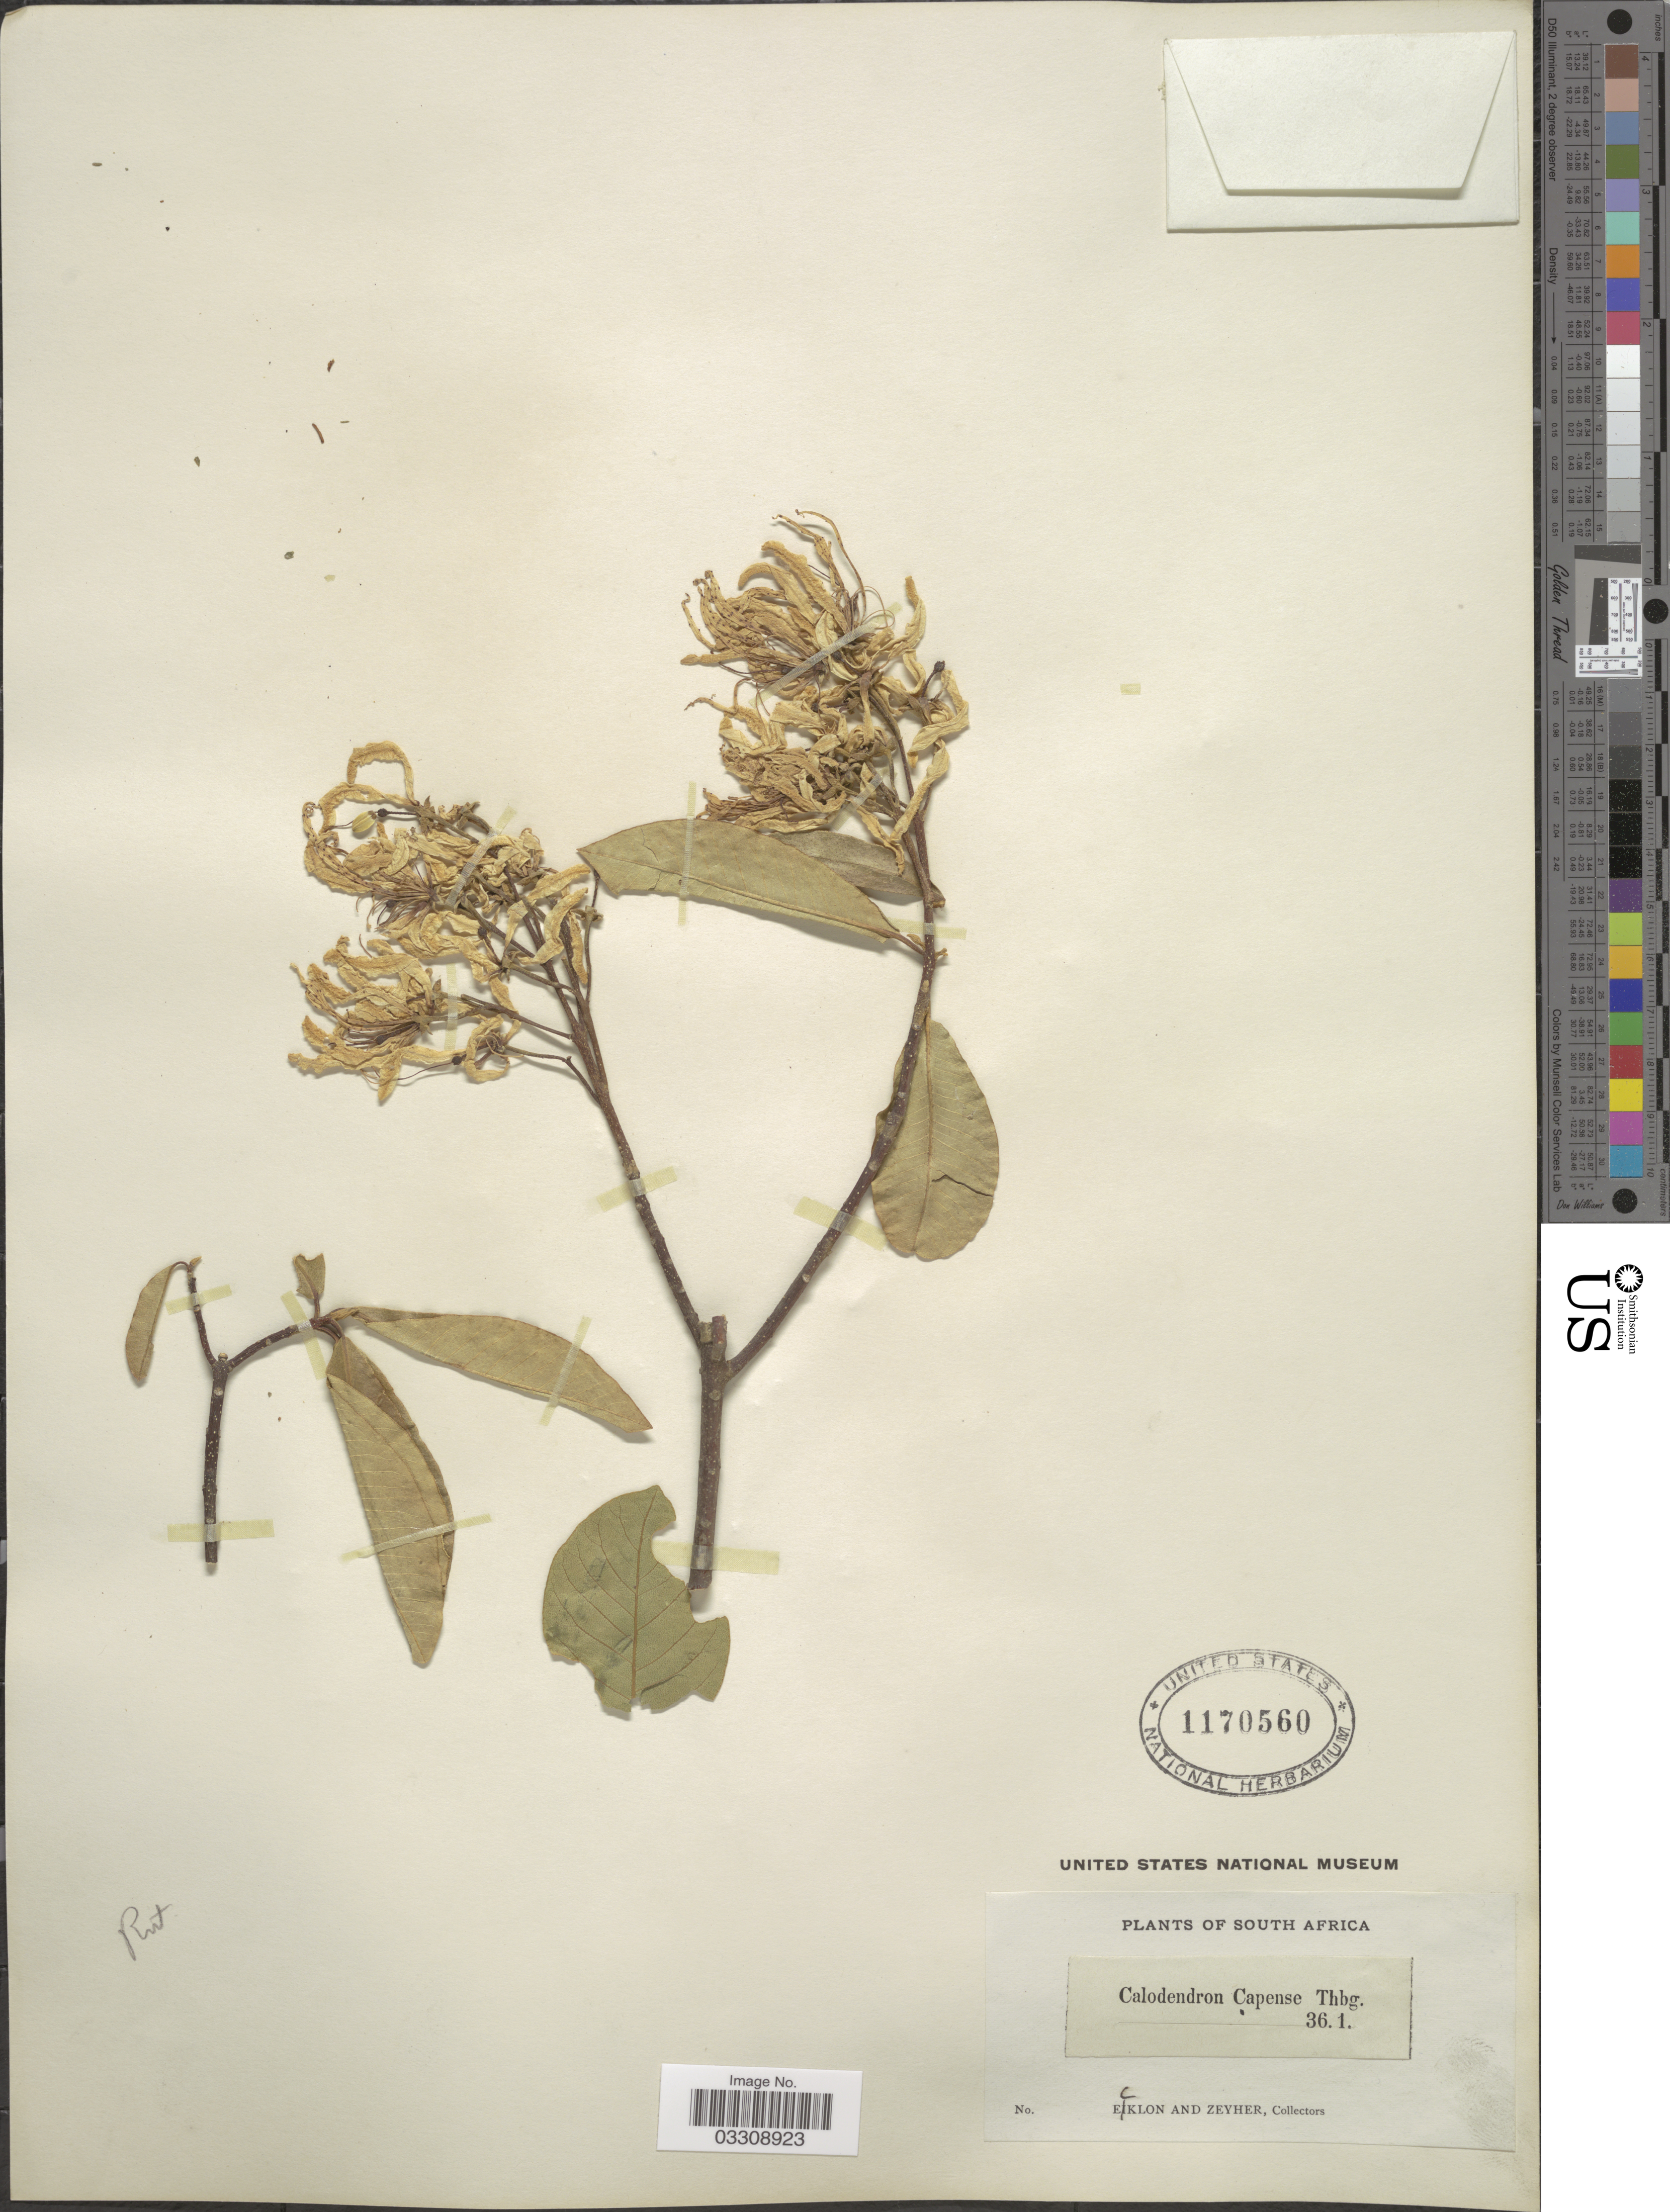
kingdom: Plantae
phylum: Tracheophyta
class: Magnoliopsida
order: Sapindales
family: Rutaceae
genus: Calodendrum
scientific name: Calodendrum capense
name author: (L. f.) Thunb.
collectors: -. Ecklon & -. Zeyher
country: South Africa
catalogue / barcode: US 1170560